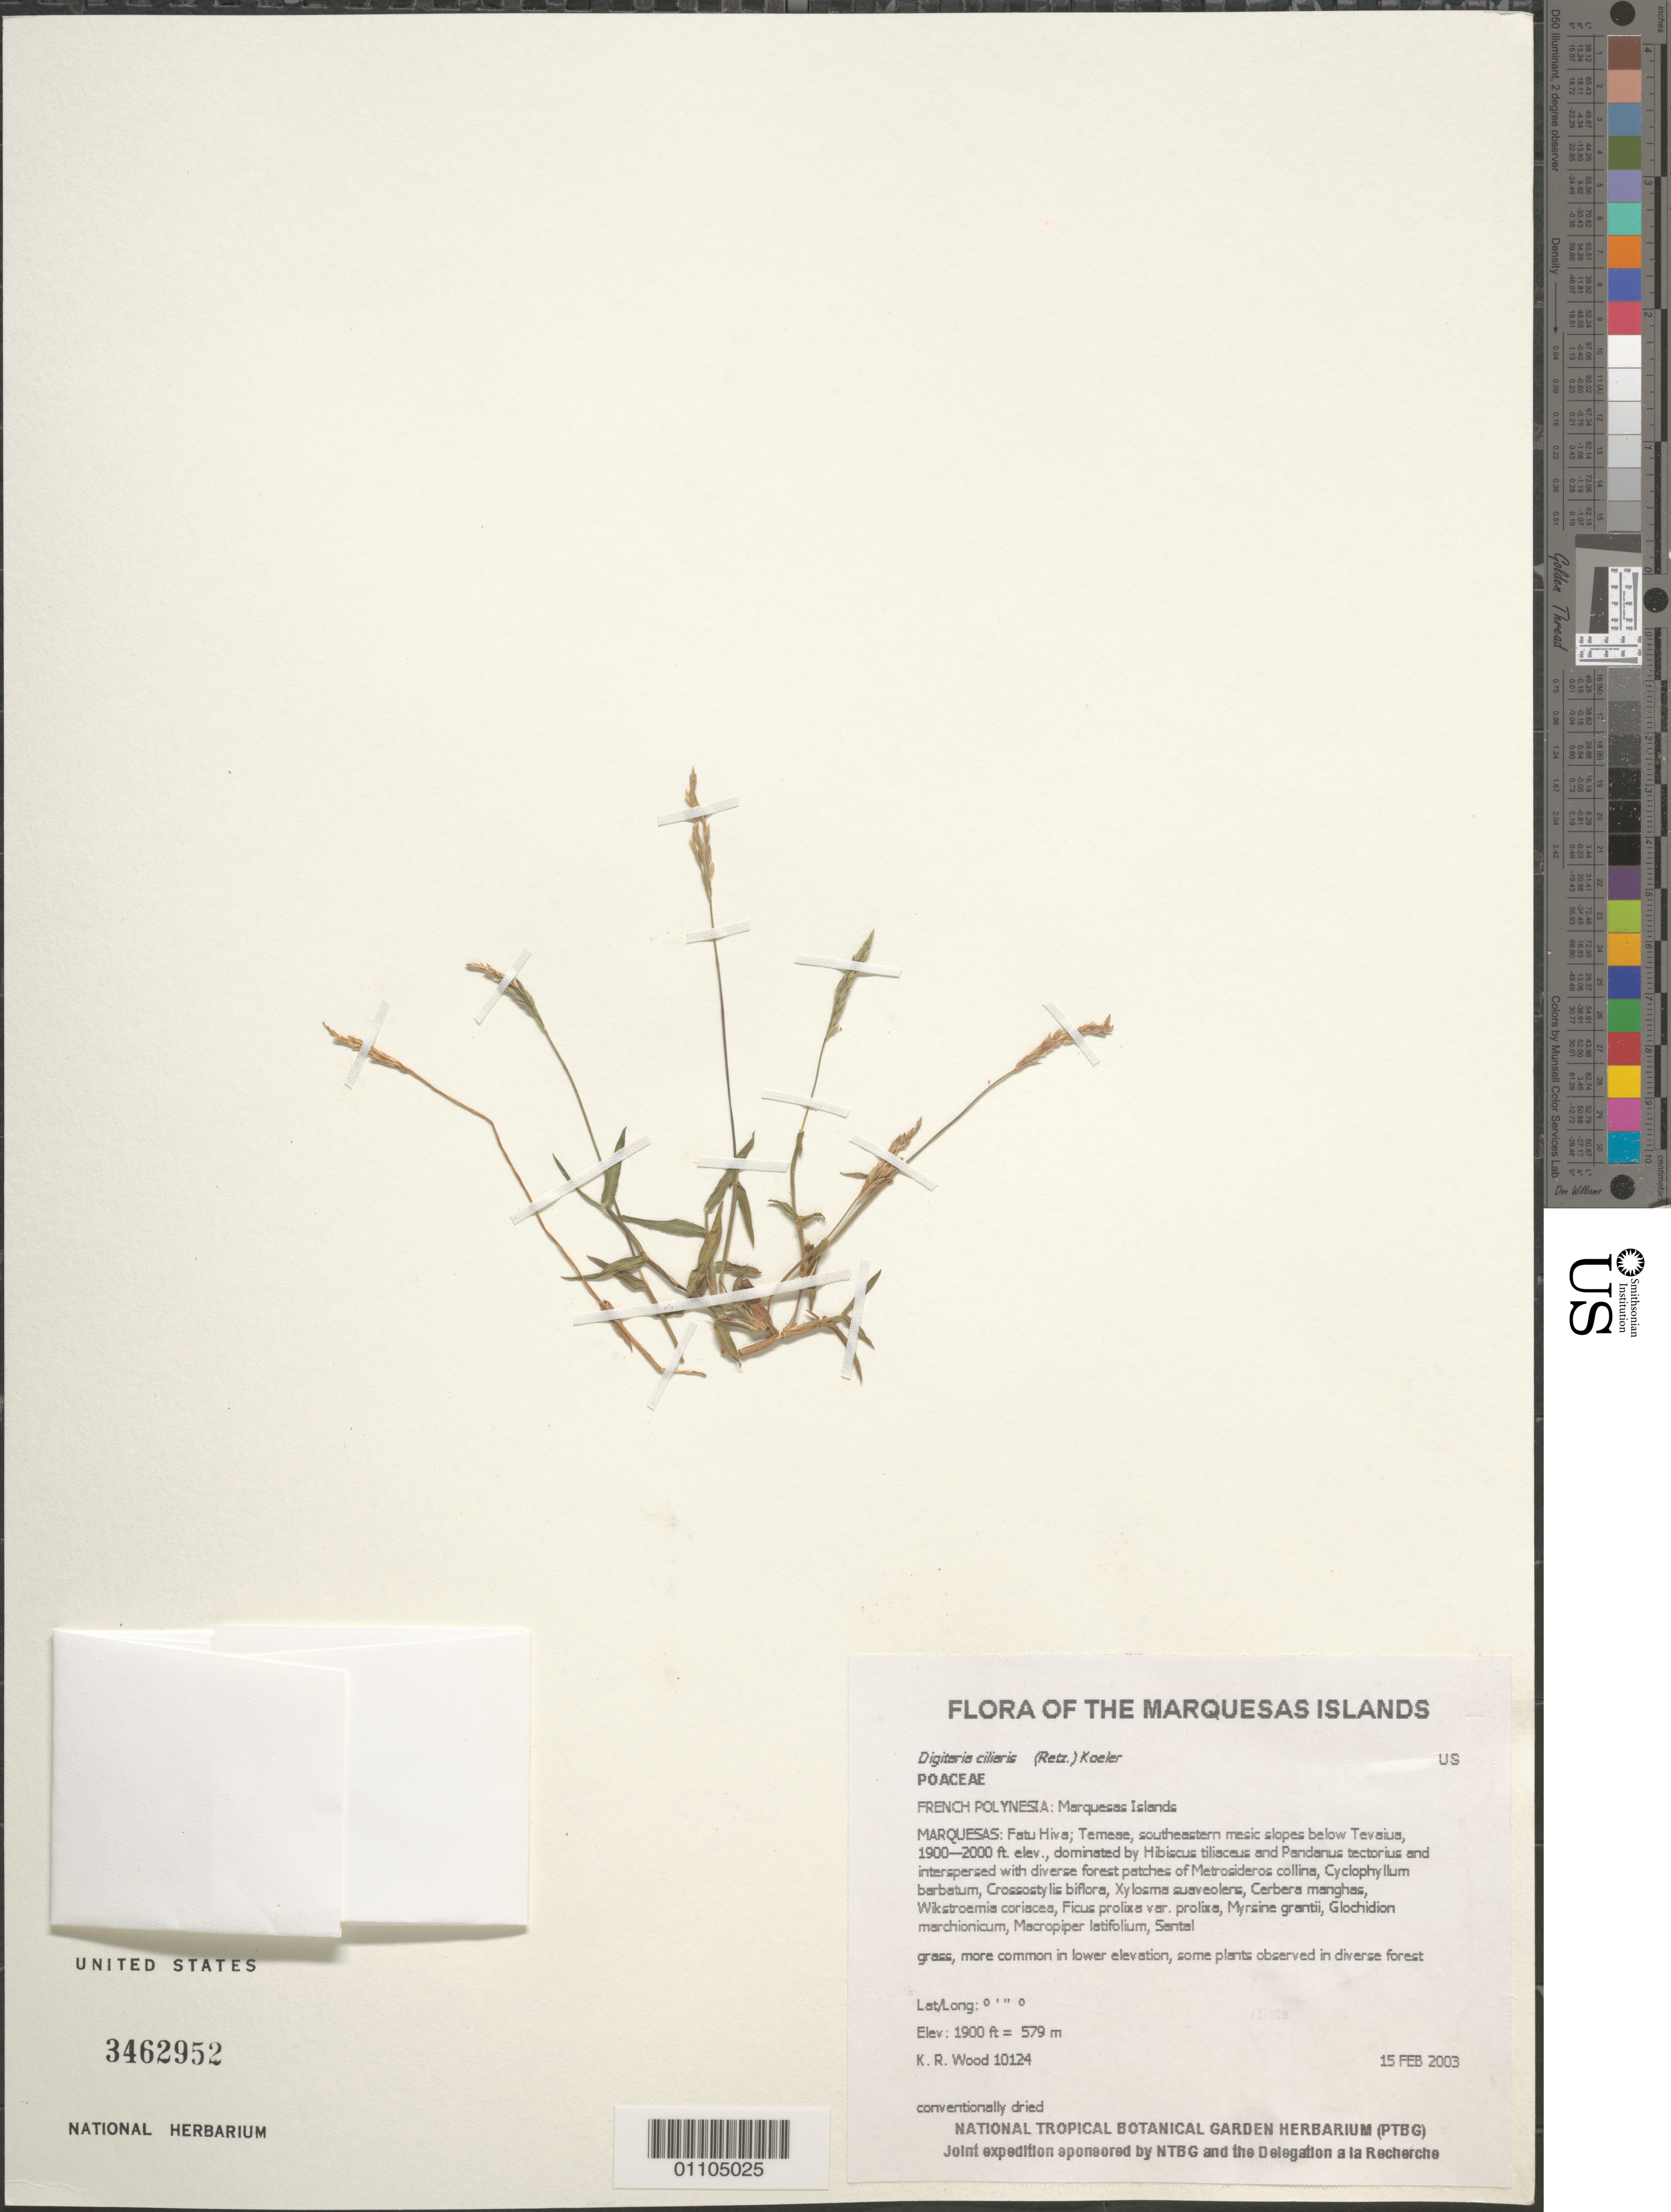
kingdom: Plantae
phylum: Tracheophyta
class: Liliopsida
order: Poales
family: Poaceae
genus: Digitaria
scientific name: Digitaria ciliaris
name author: (Retz.) Koeler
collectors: K. R. Wood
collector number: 10124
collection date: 2003-02-15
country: French Polynesia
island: Fatu Hiva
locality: Temeae, southeastern mesic slopes below Tevaiua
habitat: Open, mesic; ridge, E aspect, moderate slope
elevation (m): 579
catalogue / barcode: US 3462952